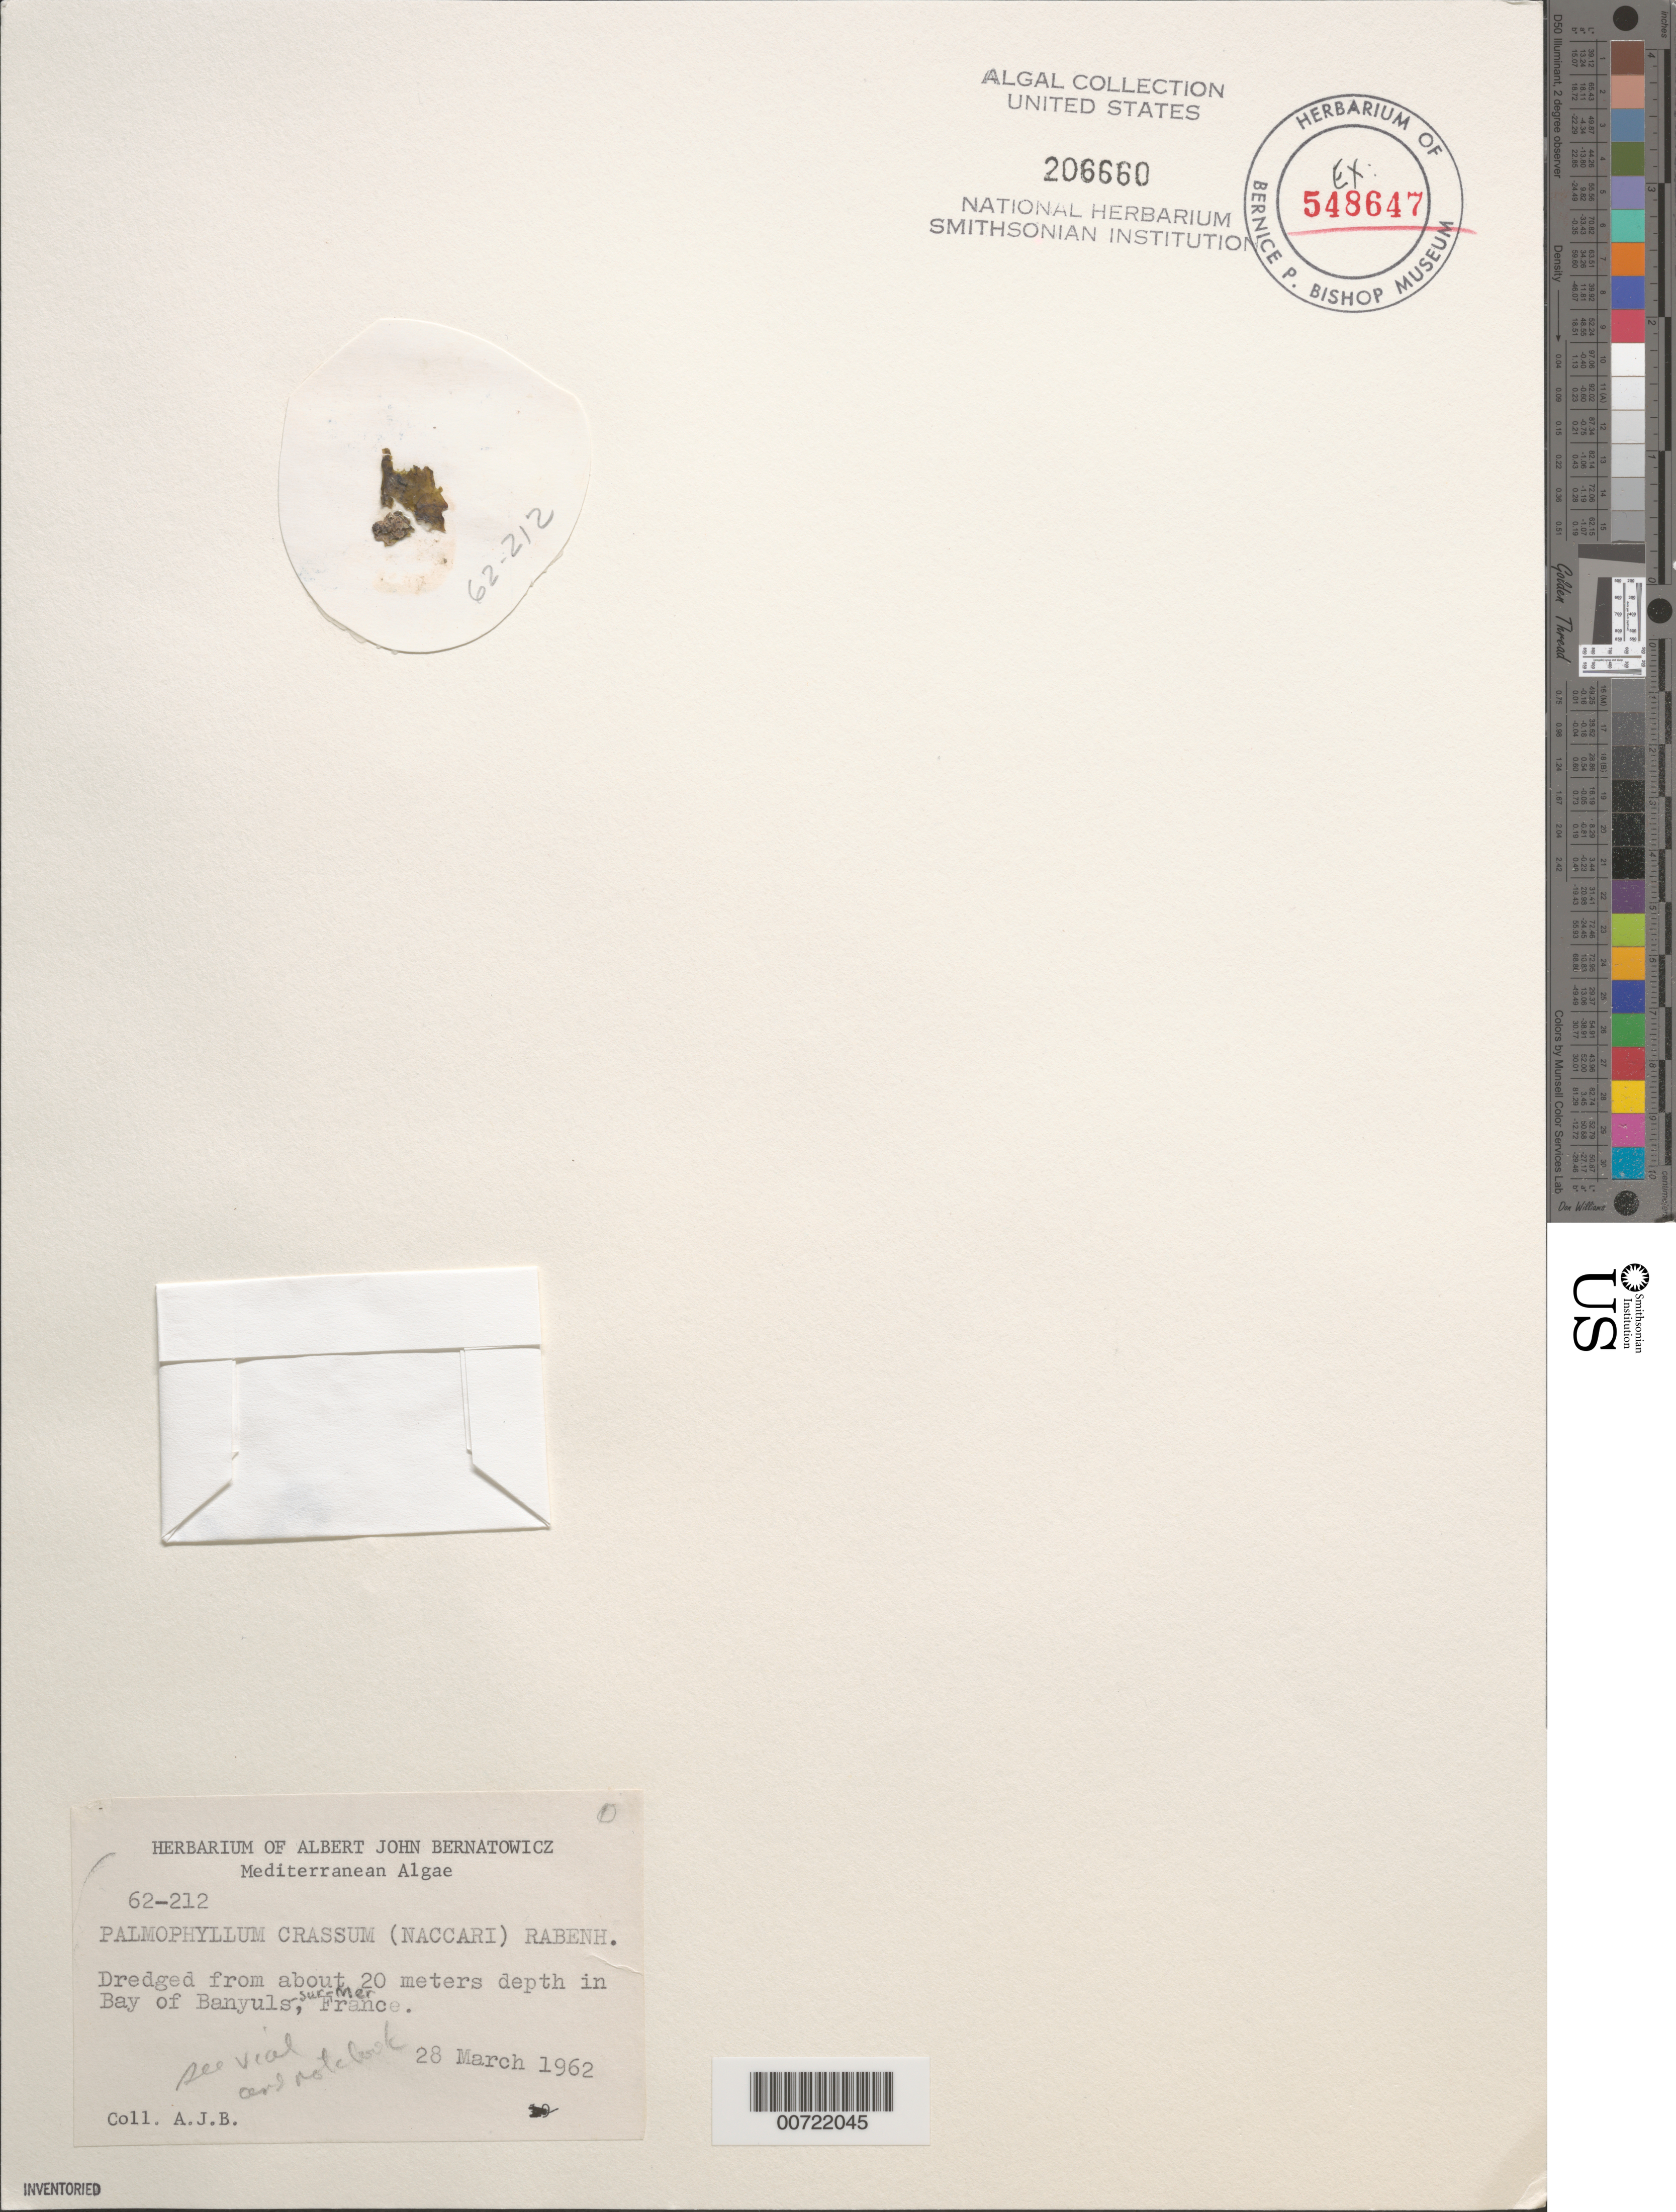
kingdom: Plantae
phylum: Chlorophyta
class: Palmophyllophyceae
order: Palmophyllales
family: Palmophyllaceae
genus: Palmophyllum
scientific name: Palmophyllum crassum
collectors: A. Bernatowicz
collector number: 62-212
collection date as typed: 28 Mar 1962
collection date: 1962-03-28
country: France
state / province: Occitanie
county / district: Pyrénées-Orientales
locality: Bay of Banyuls-sur-Mer (Bay of Banyuls)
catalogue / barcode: US 206660